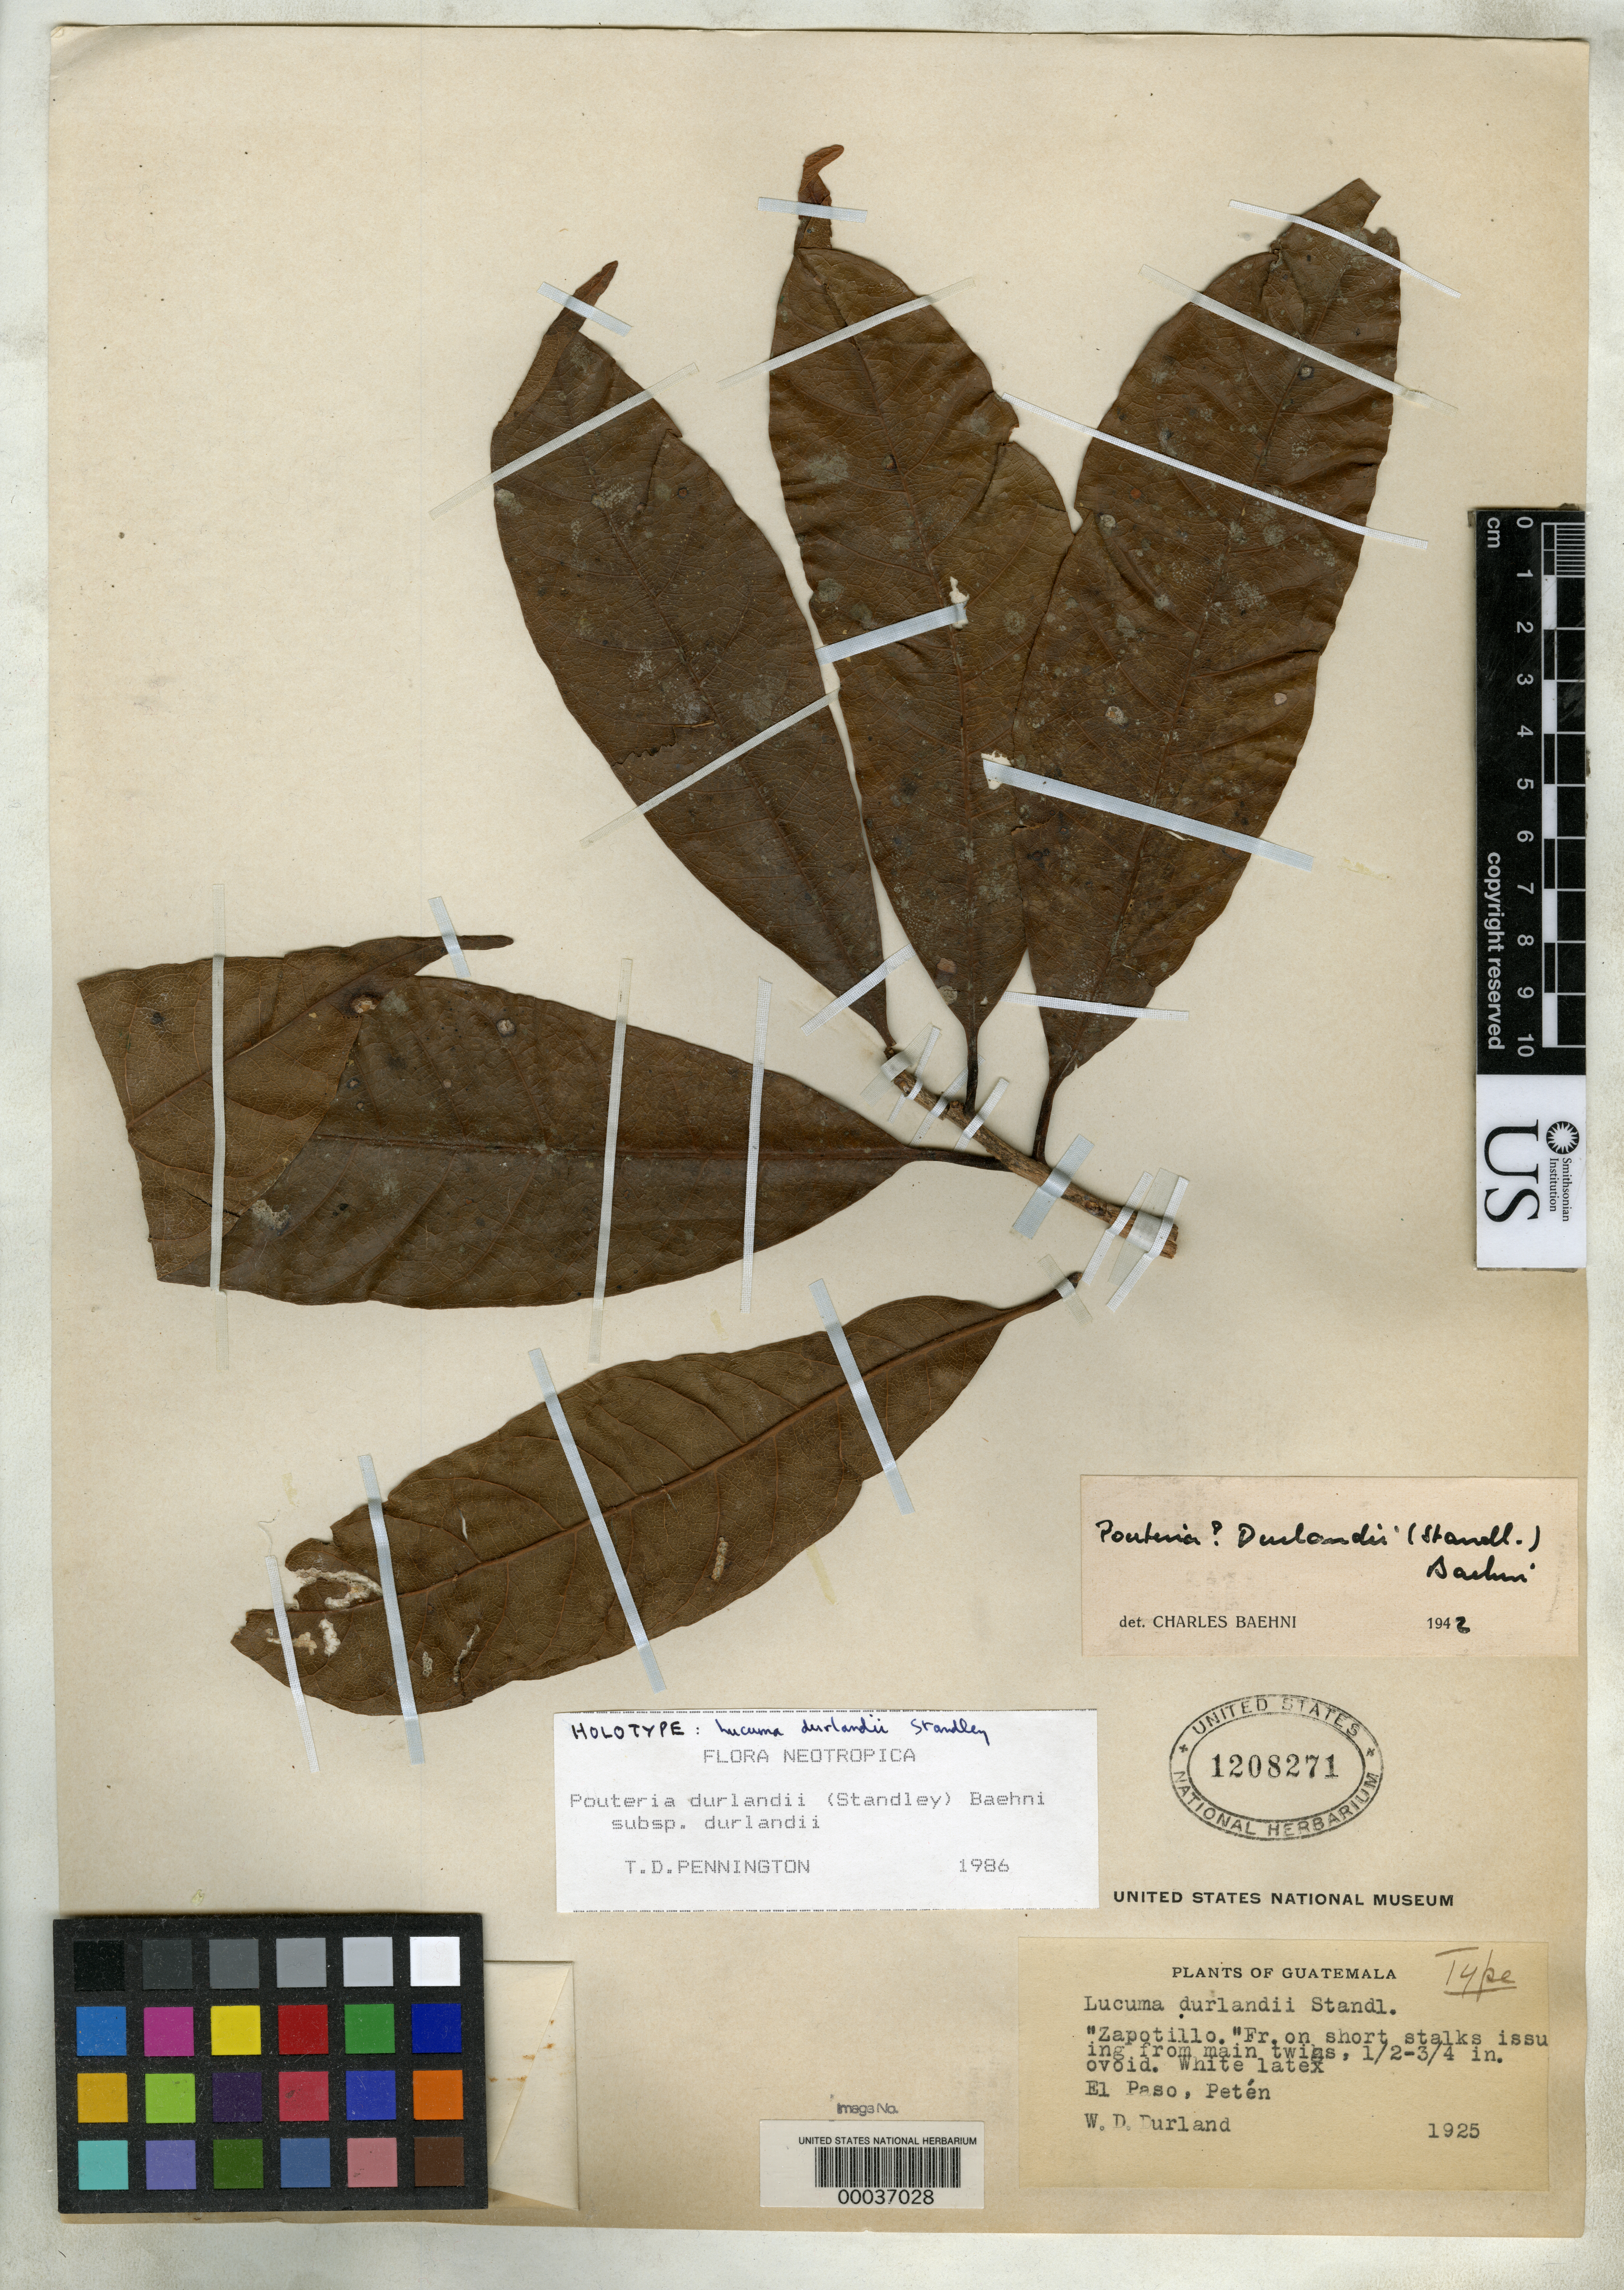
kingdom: Plantae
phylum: Tracheophyta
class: Magnoliopsida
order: Ericales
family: Sapotaceae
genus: Lucuma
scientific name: Lucuma durlandii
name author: Standl.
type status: Holotype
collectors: W. Durland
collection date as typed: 1925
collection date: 1925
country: Guatemala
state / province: El Petén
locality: El Paso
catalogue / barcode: US 1208271